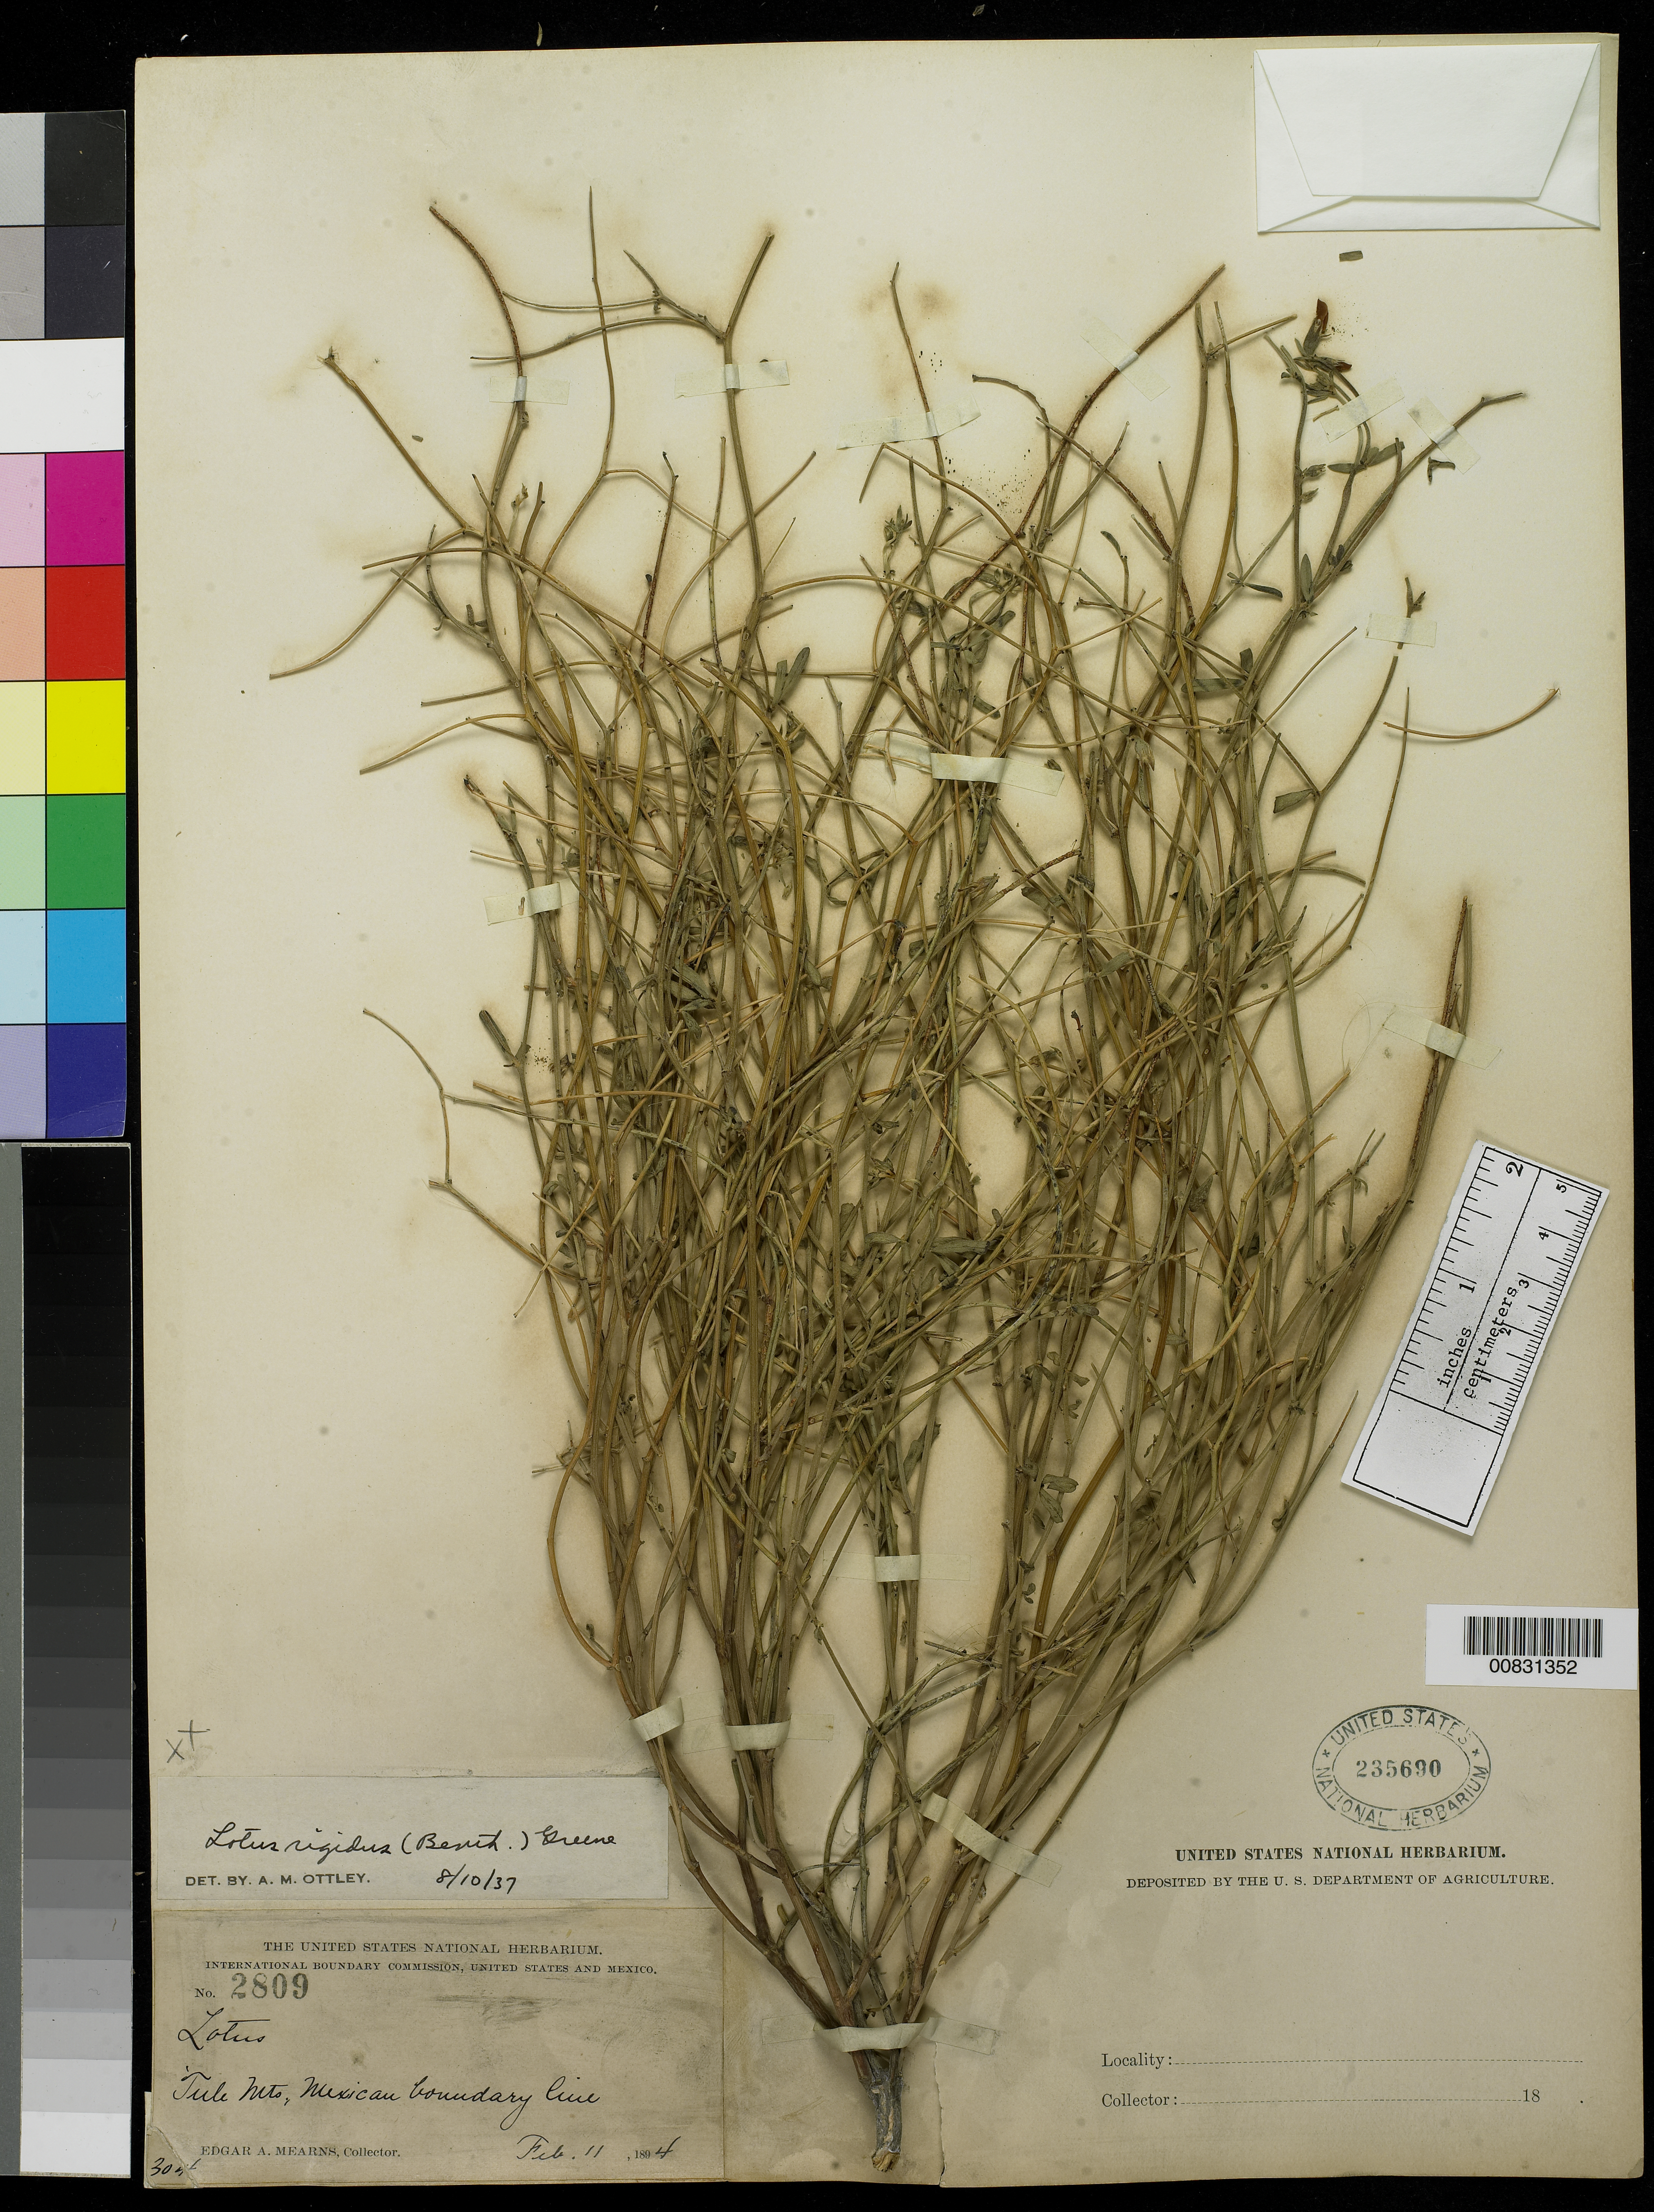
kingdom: Plantae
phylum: Tracheophyta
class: Magnoliopsida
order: Fabales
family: Fabaceae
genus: Ottleya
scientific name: Ottleya rigida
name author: (Benth.) D.D. Sokoloff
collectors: E. A. Mearns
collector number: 2809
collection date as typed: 11 Feb 1894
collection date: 1894-02-11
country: United States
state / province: Texas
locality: Tule Mts., Mexican Boundary Line.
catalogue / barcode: US 235690